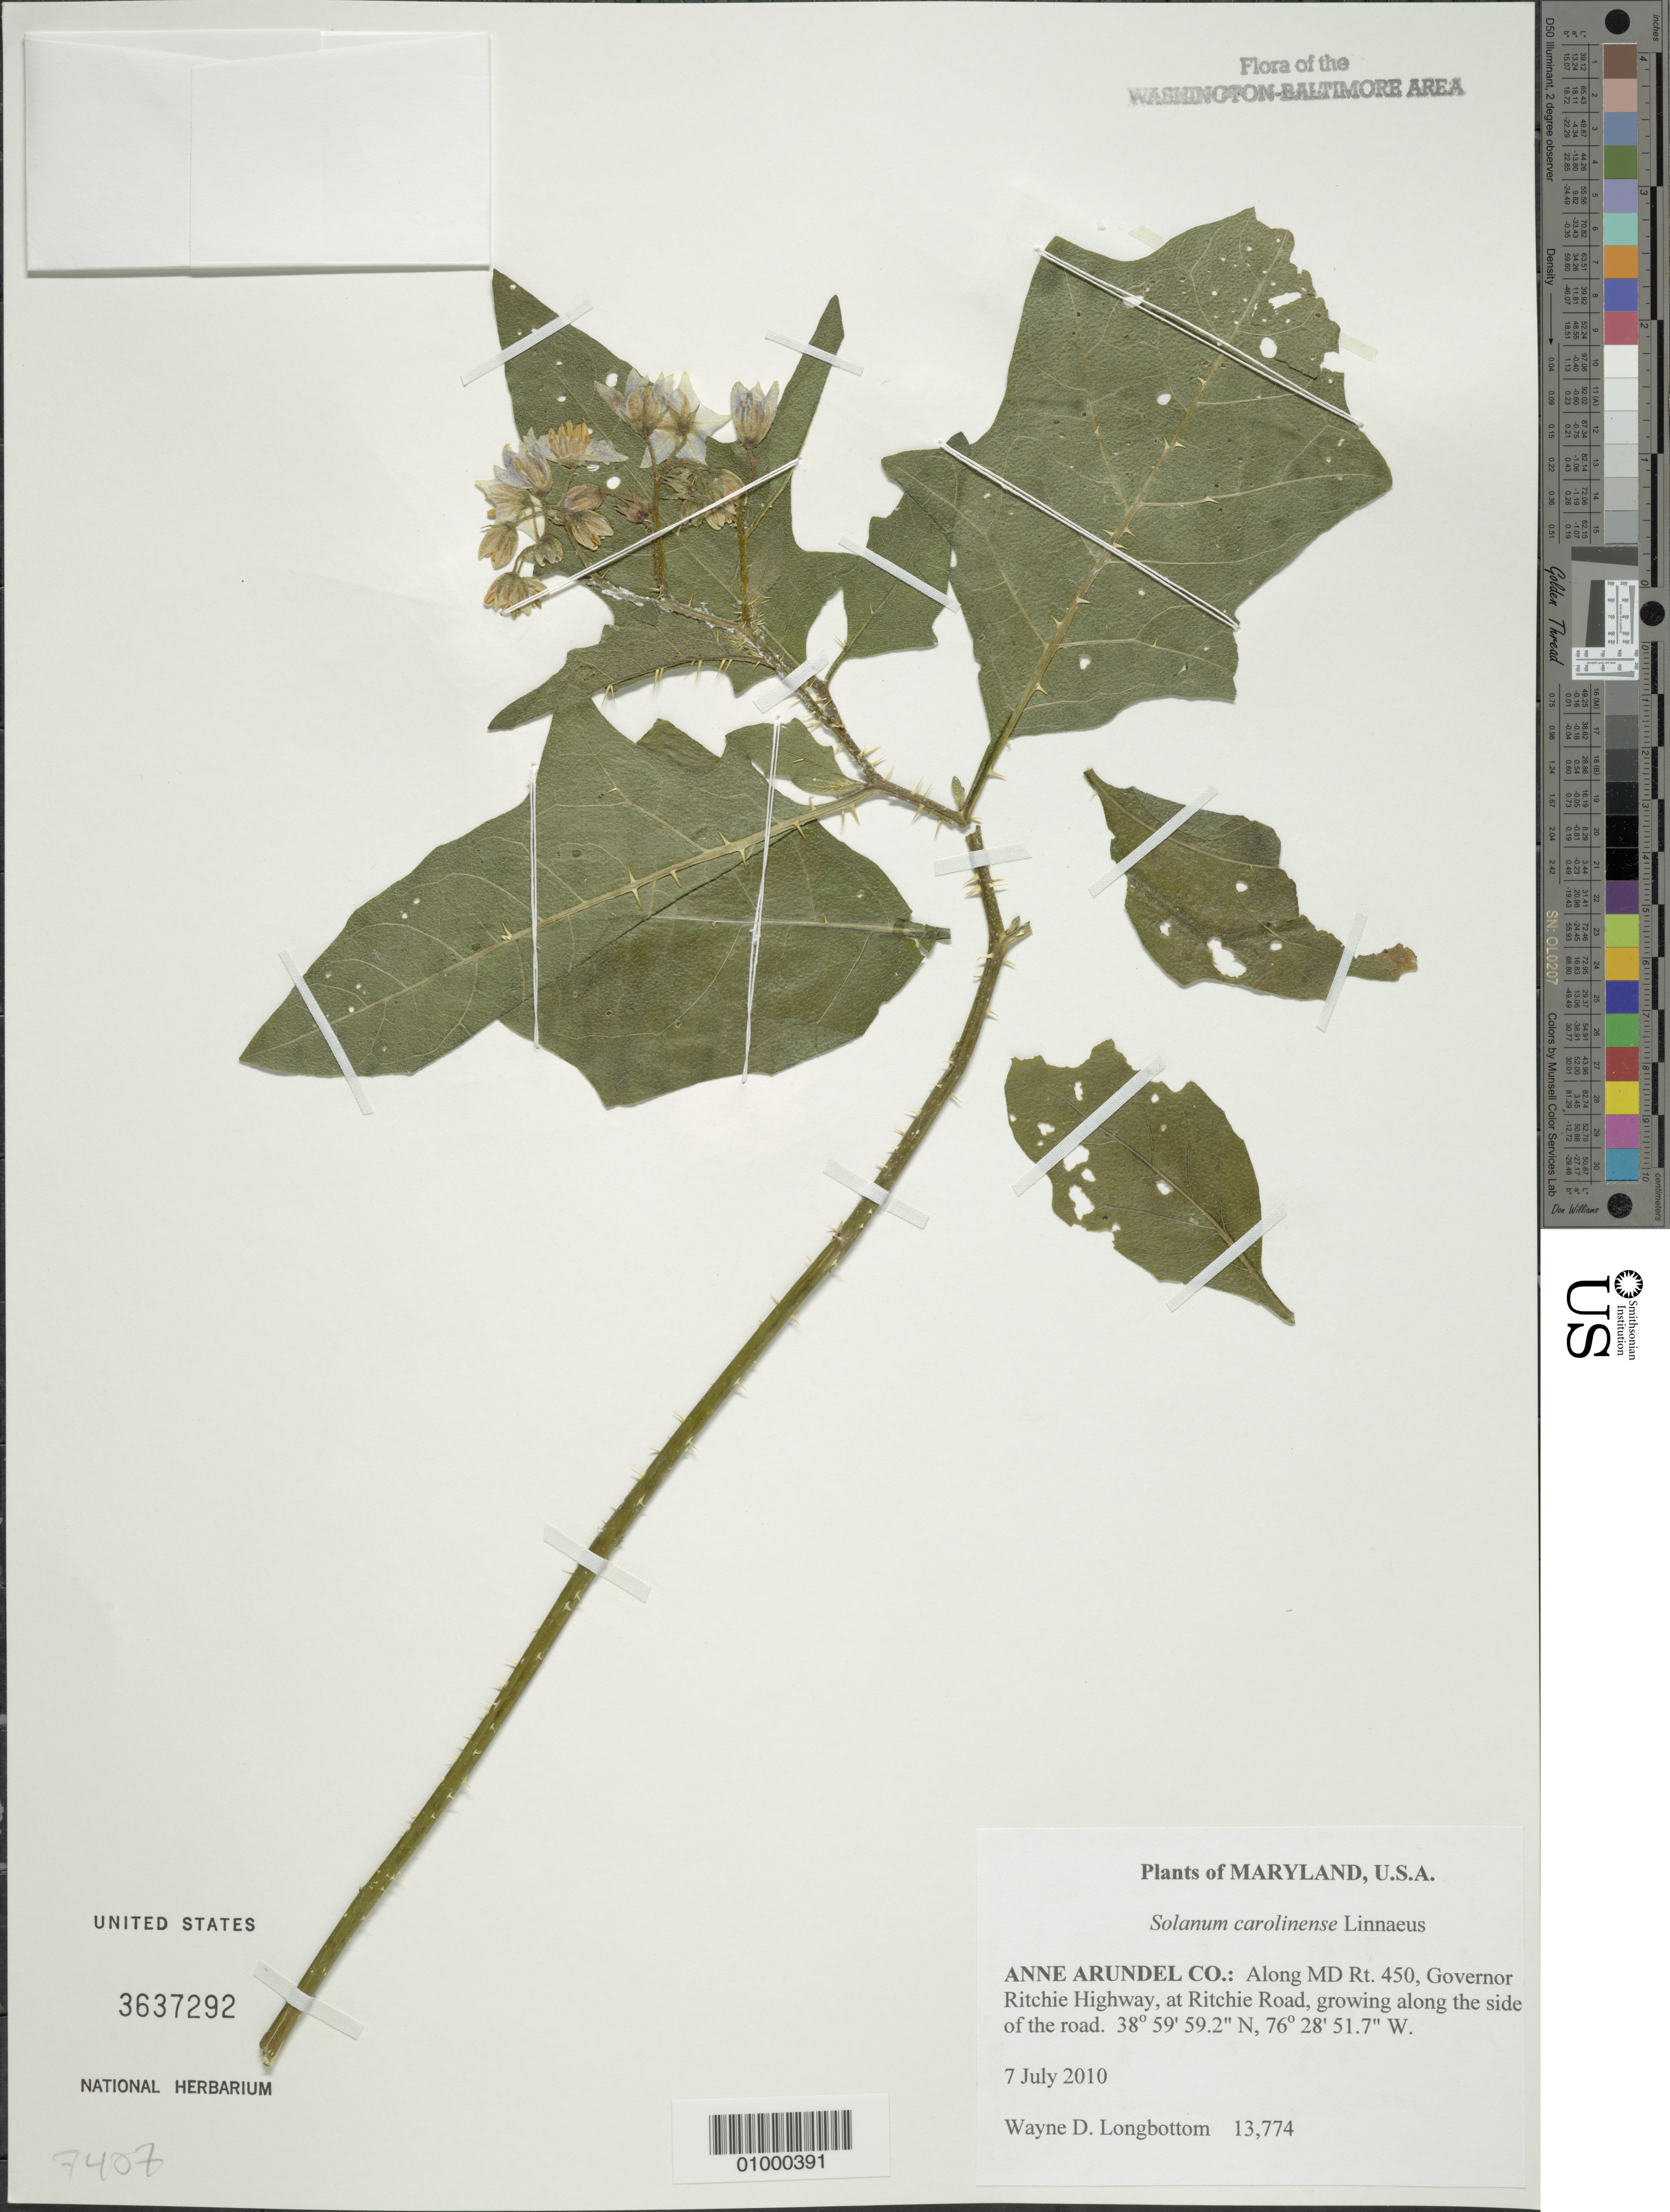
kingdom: Plantae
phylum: Tracheophyta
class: Magnoliopsida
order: Solanales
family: Solanaceae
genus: Solanum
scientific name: Solanum carolinense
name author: L.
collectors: W. D. Longbottom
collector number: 13774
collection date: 2010-07-07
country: United States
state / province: Maryland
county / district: Anne Arundel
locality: Along MD Rt. 450, Governor Ritchie Highway, at Ritchie Road, growing along the side of the road.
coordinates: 38 59 59.2 N, 76 28 51.7 W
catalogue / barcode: US 3637292